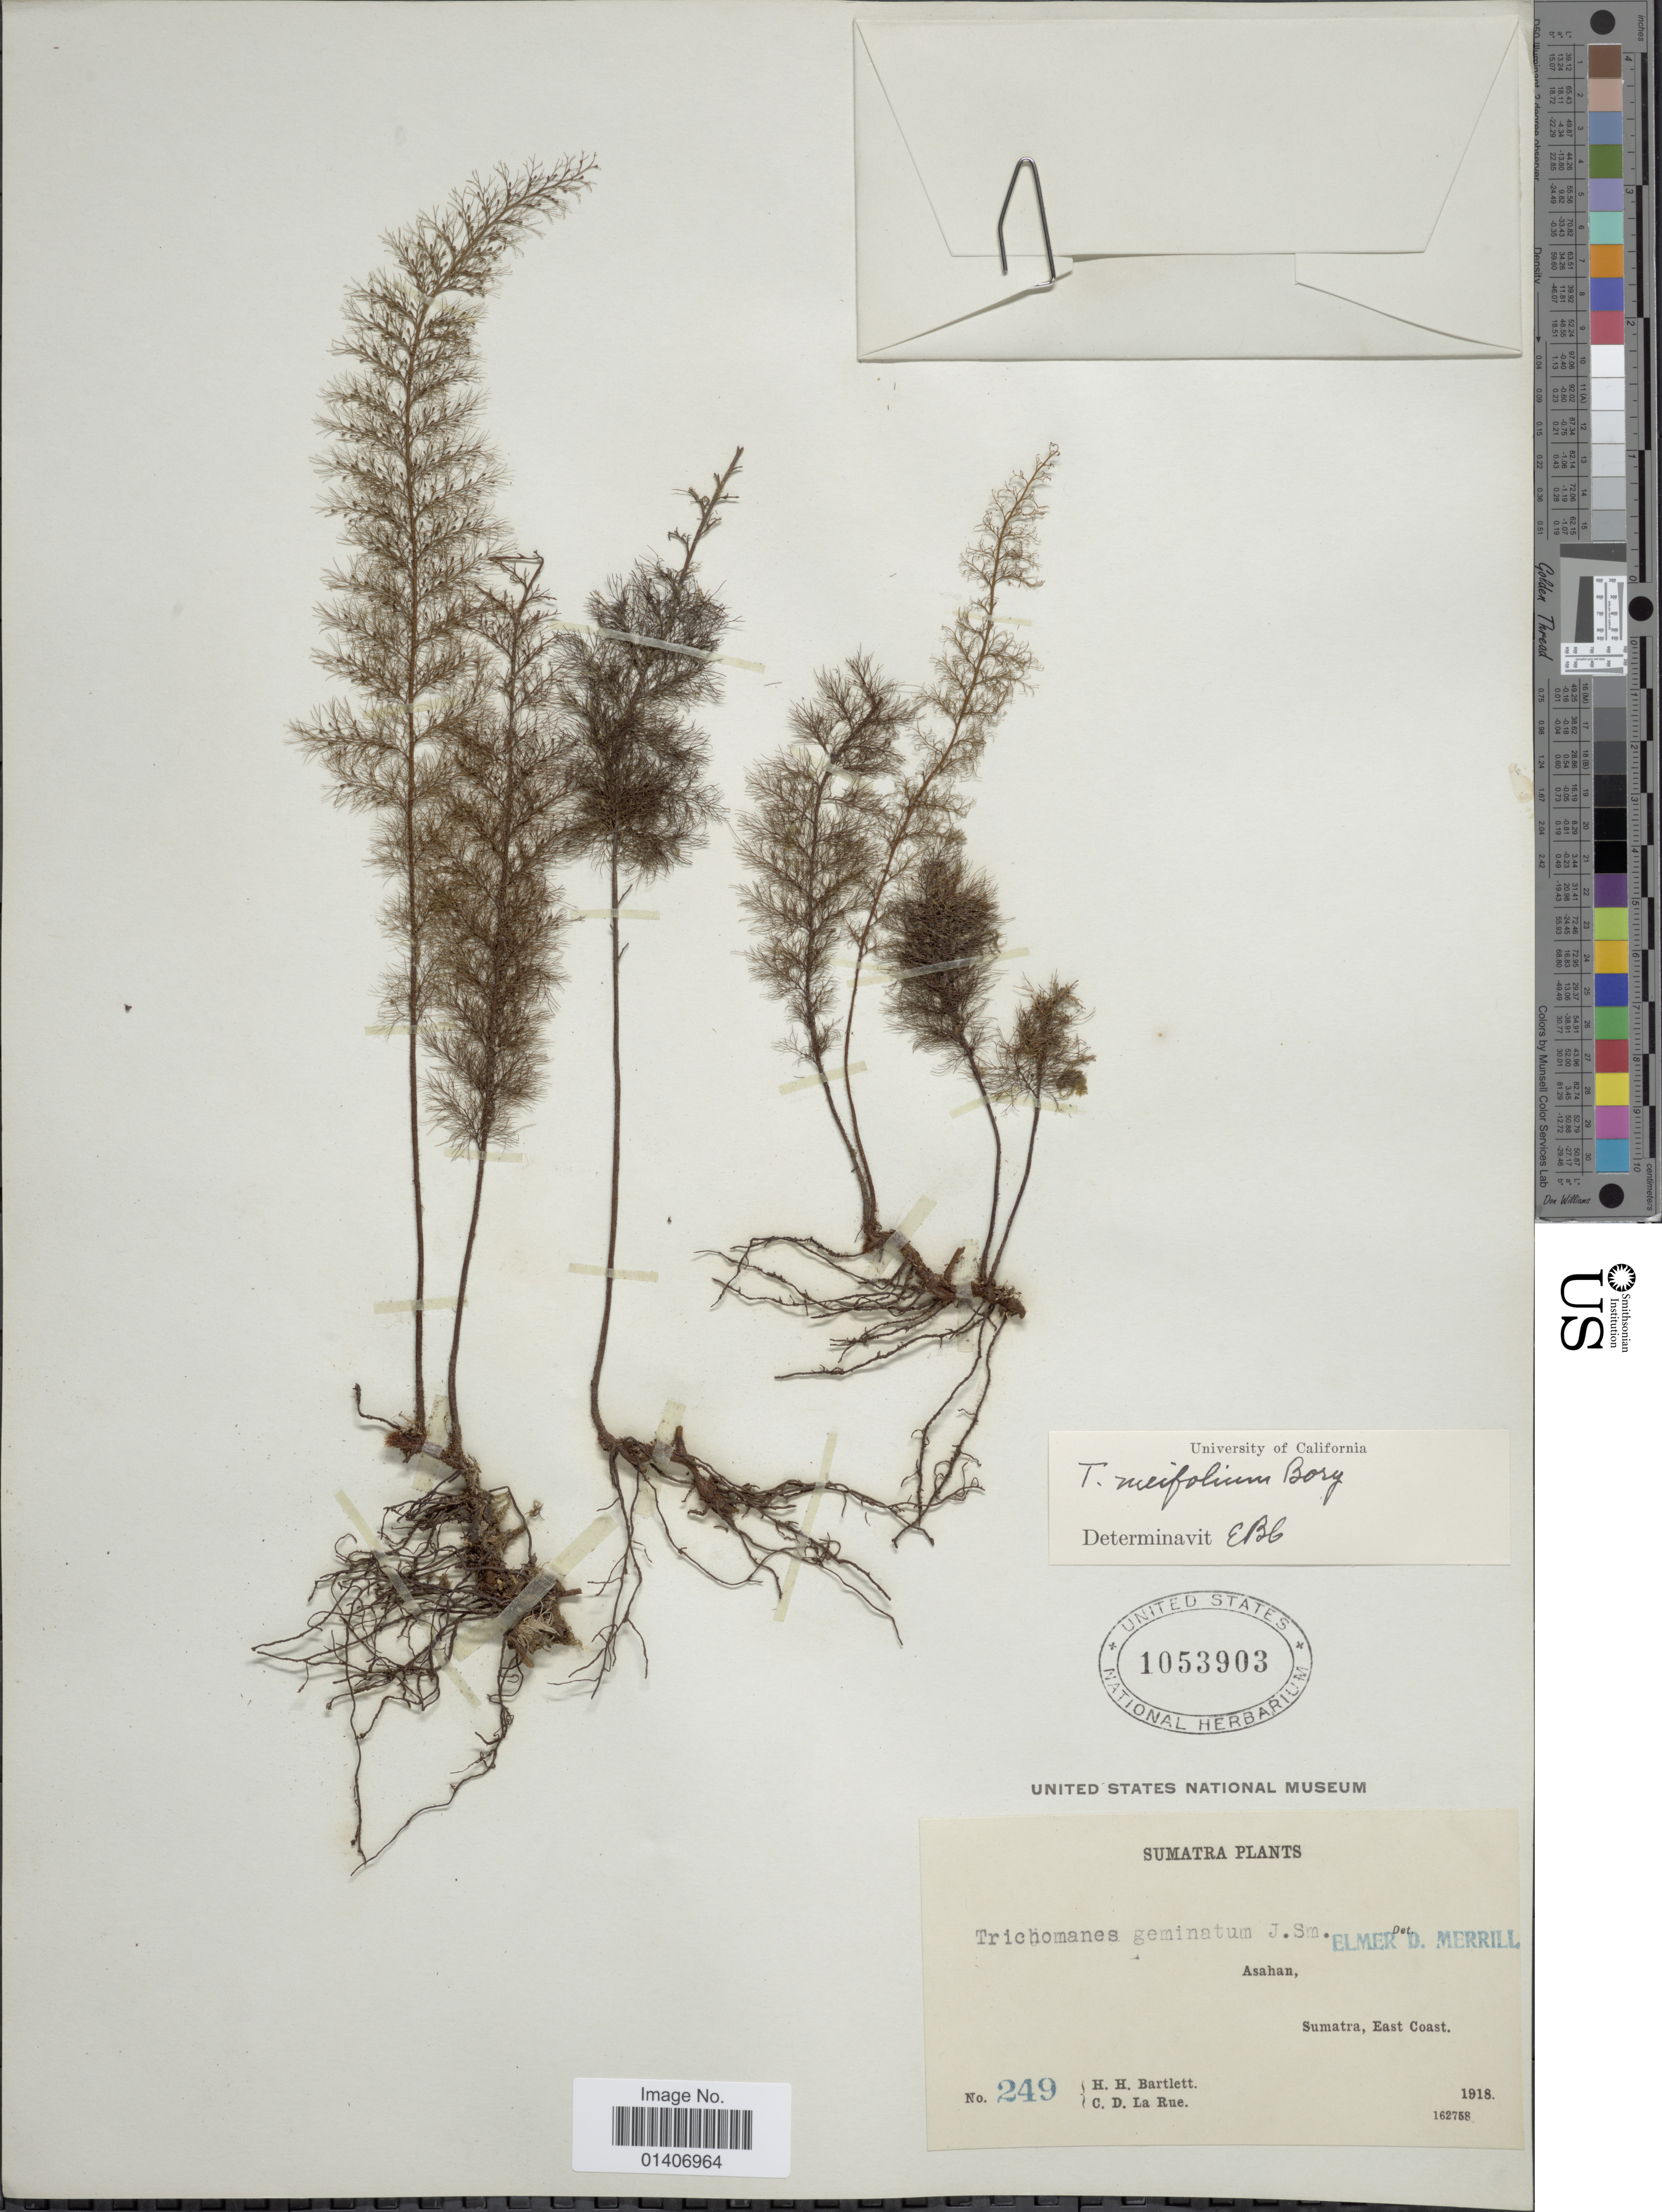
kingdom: Plantae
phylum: Tracheophyta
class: Polypodiopsida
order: Hymenophyllales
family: Hymenophyllaceae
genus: Abrodictyum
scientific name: Abrodictyum meifolium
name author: (Bory) Ebihara & K. Iwats.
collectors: H. H. Bartlett & C. La Rue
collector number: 249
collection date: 1918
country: Indonesia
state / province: Sumatra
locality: Sumatra, Asahan, East Coast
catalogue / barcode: US 1053903